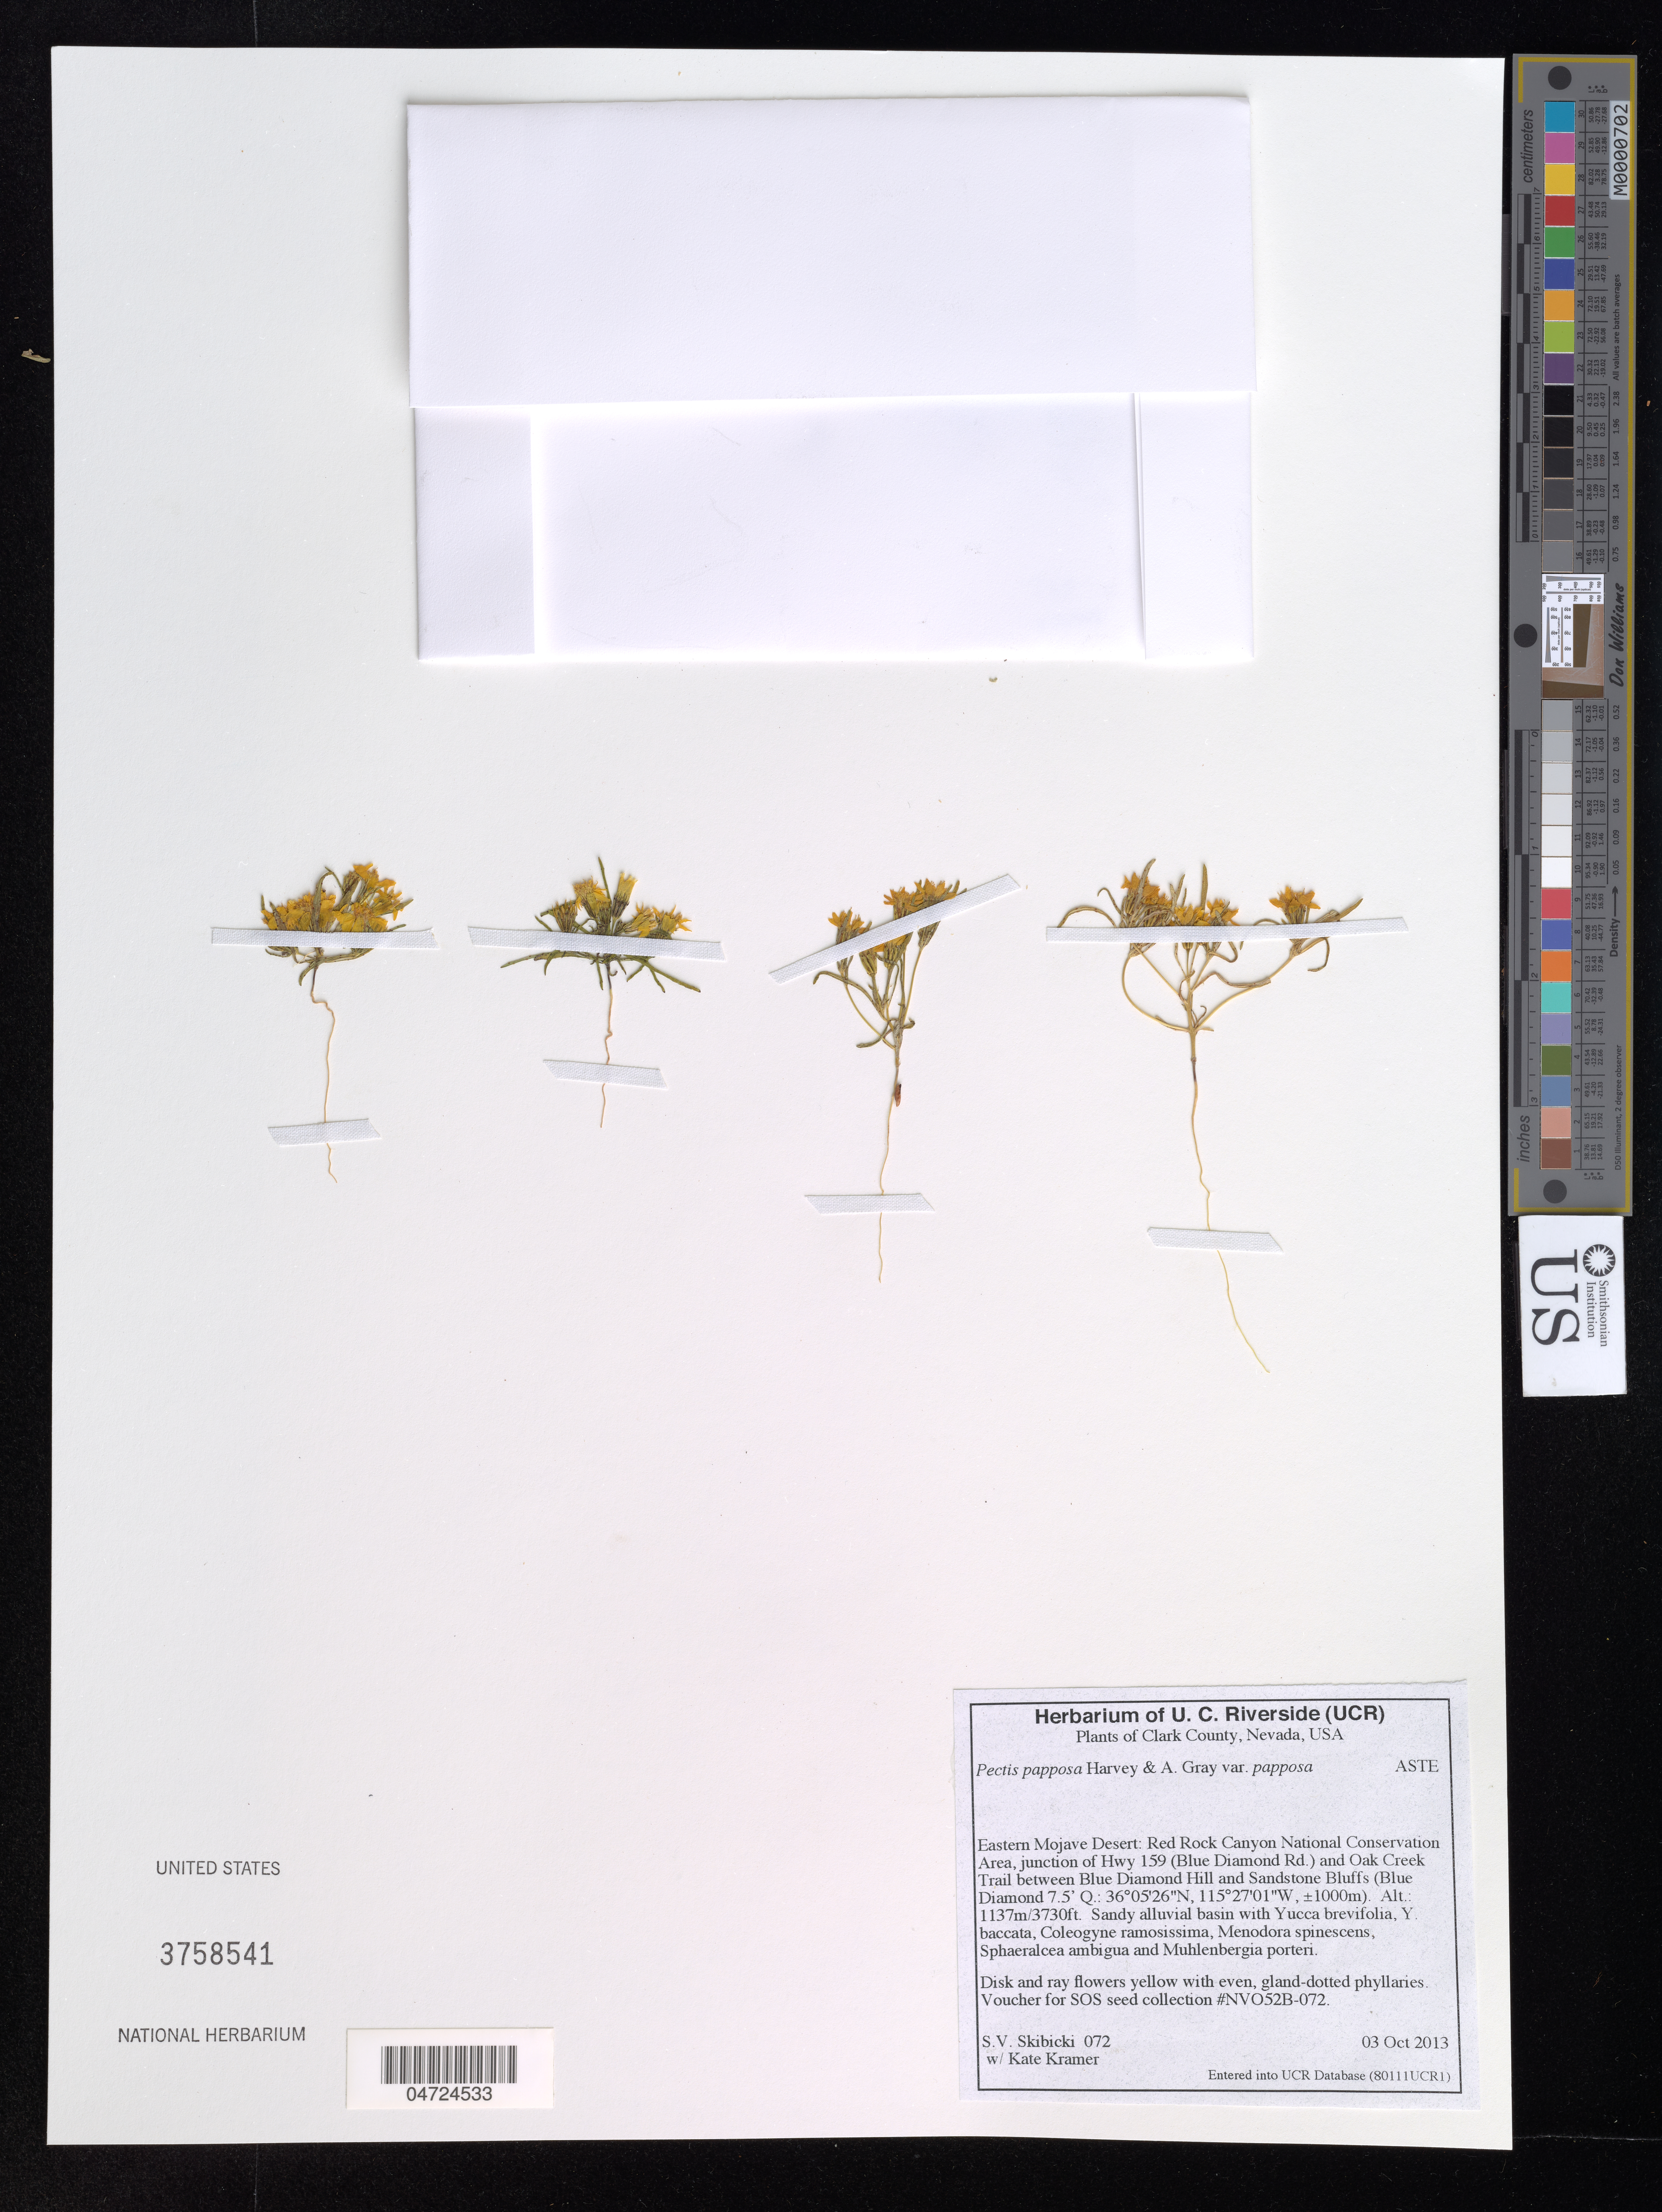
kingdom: Plantae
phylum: Tracheophyta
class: Magnoliopsida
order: Asterales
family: Asteraceae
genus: Pectis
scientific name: Pectis papposa var. papposa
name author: Harv. & A. Gray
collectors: S. Skibicki & K. Kramer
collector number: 072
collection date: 2013-10-03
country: United States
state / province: Nevada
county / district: Clark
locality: Clark County. Eastern Mojave Desert: Red Rock Canyon National Conservation Area, junction of Hwy 159 (Blue Diamond Rd.) and Oak Creek Trail between Blue Diamond Hill and Sandstone Bluffs (Blue Diamond 7.5' Q.).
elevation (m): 1137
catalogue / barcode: US 3758541